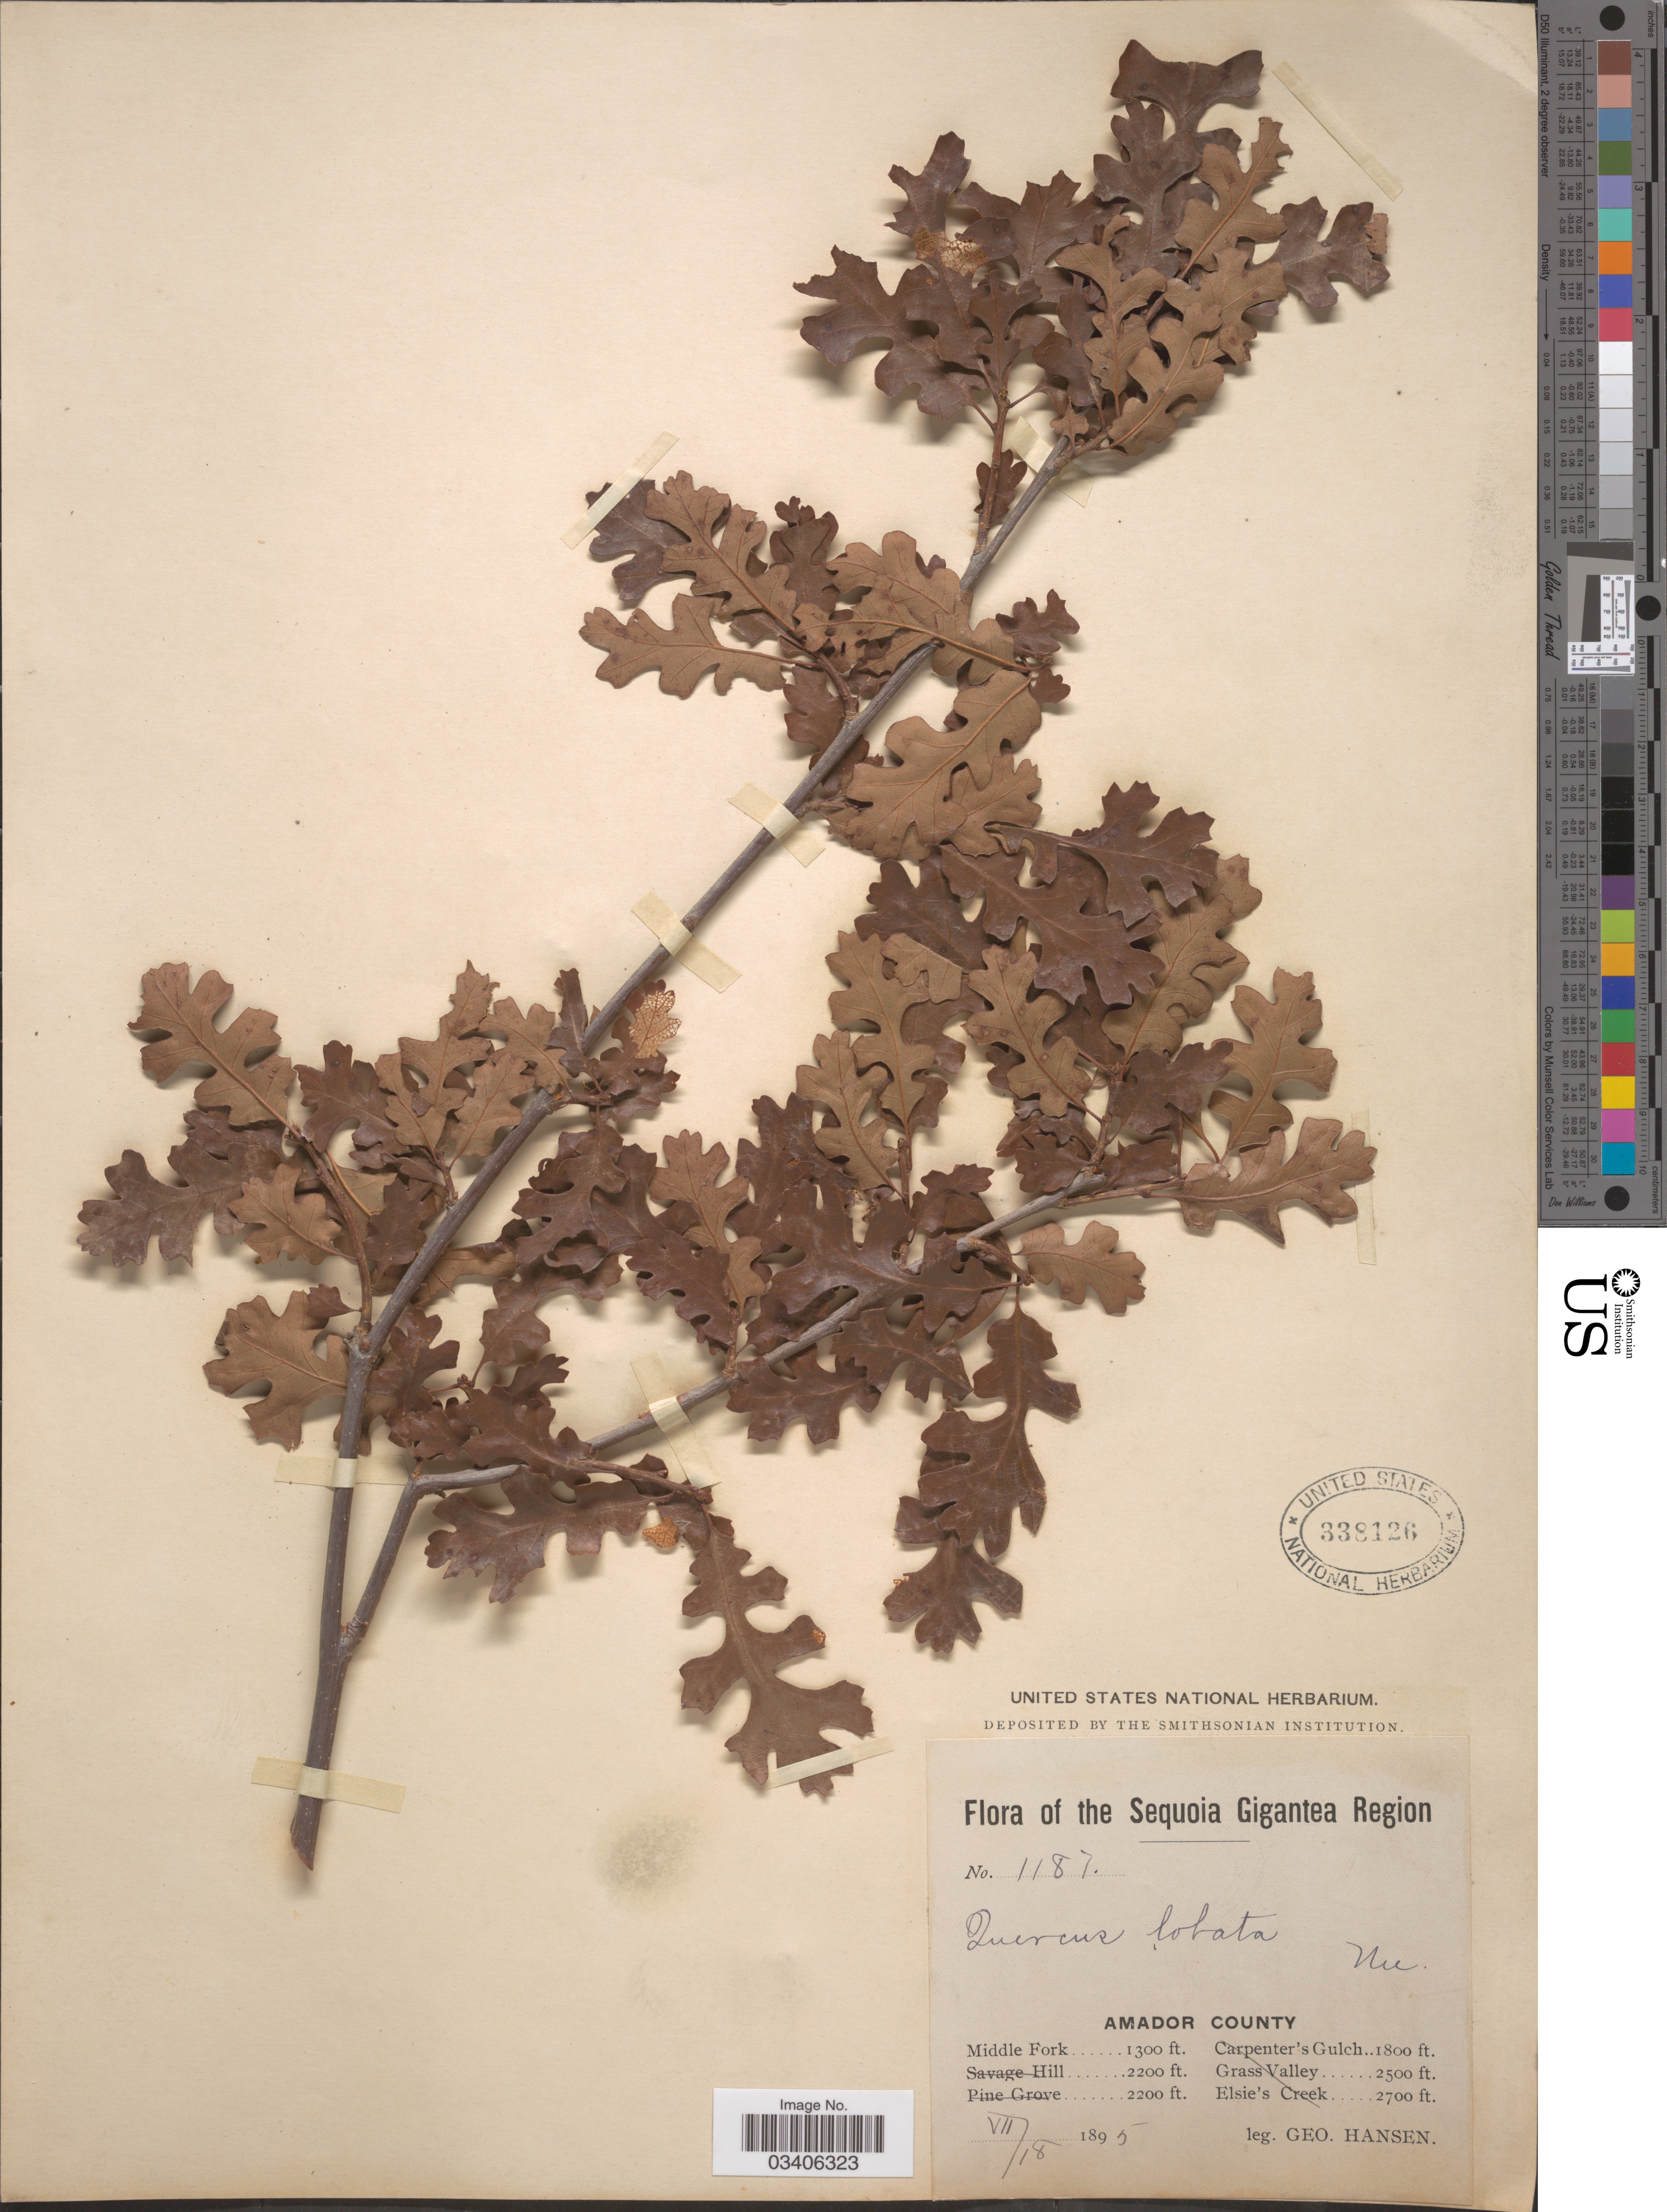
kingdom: Plantae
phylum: Tracheophyta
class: Magnoliopsida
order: Fagales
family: Fagaceae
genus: Quercus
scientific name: Quercus lobata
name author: Née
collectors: G. Hansen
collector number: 1187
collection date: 1895-07-18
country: United States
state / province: California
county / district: Amador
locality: The Sequoia Gigantea Region. Amador County. Middle Fork.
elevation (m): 396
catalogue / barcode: US 338126